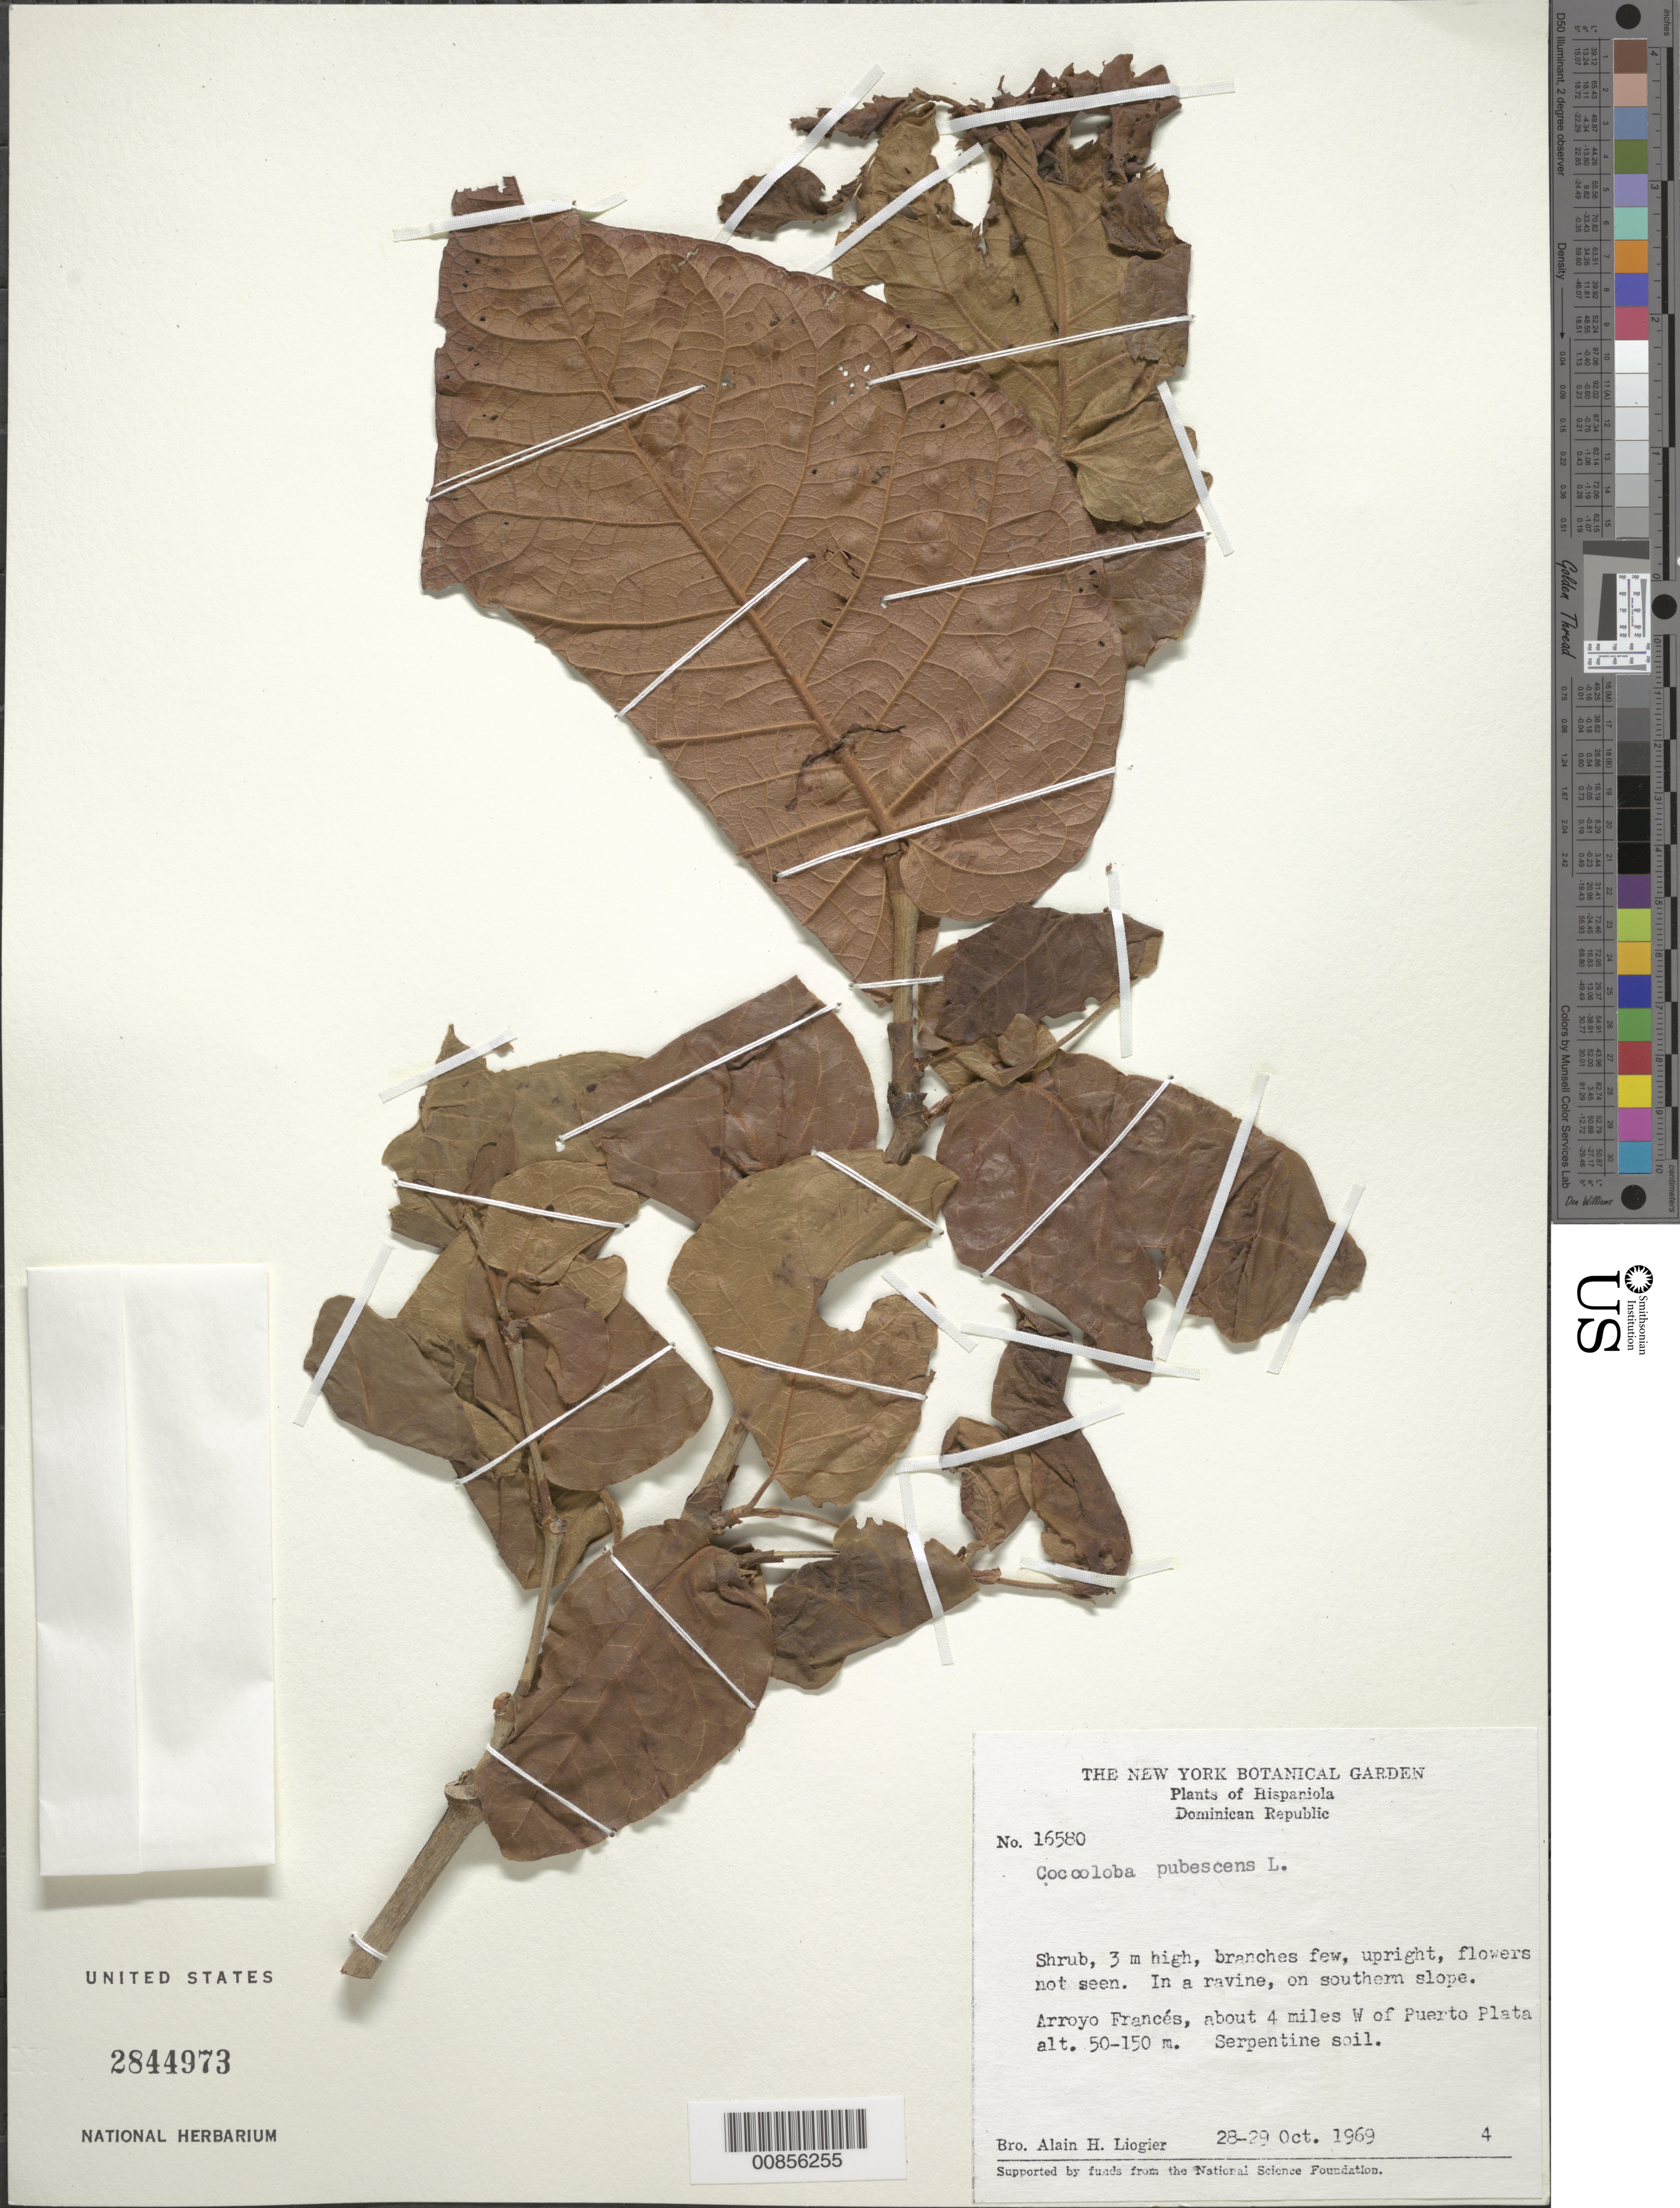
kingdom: Plantae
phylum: Tracheophyta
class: Magnoliopsida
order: Caryophyllales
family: Polygonaceae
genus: Coccoloba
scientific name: Coccoloba pubescens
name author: L.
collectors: A. H. Liogier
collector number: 16580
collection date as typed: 28 Oct 1969 to 29 Oct 1969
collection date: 1969-10-28/1969-10-29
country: Dominican Republic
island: Hispaniola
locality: Arroyo Francés, about 4 miles W of Puerto Plata.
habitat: In a ravine, on southern slope. Serpentine soil.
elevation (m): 50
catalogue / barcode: US 2844973